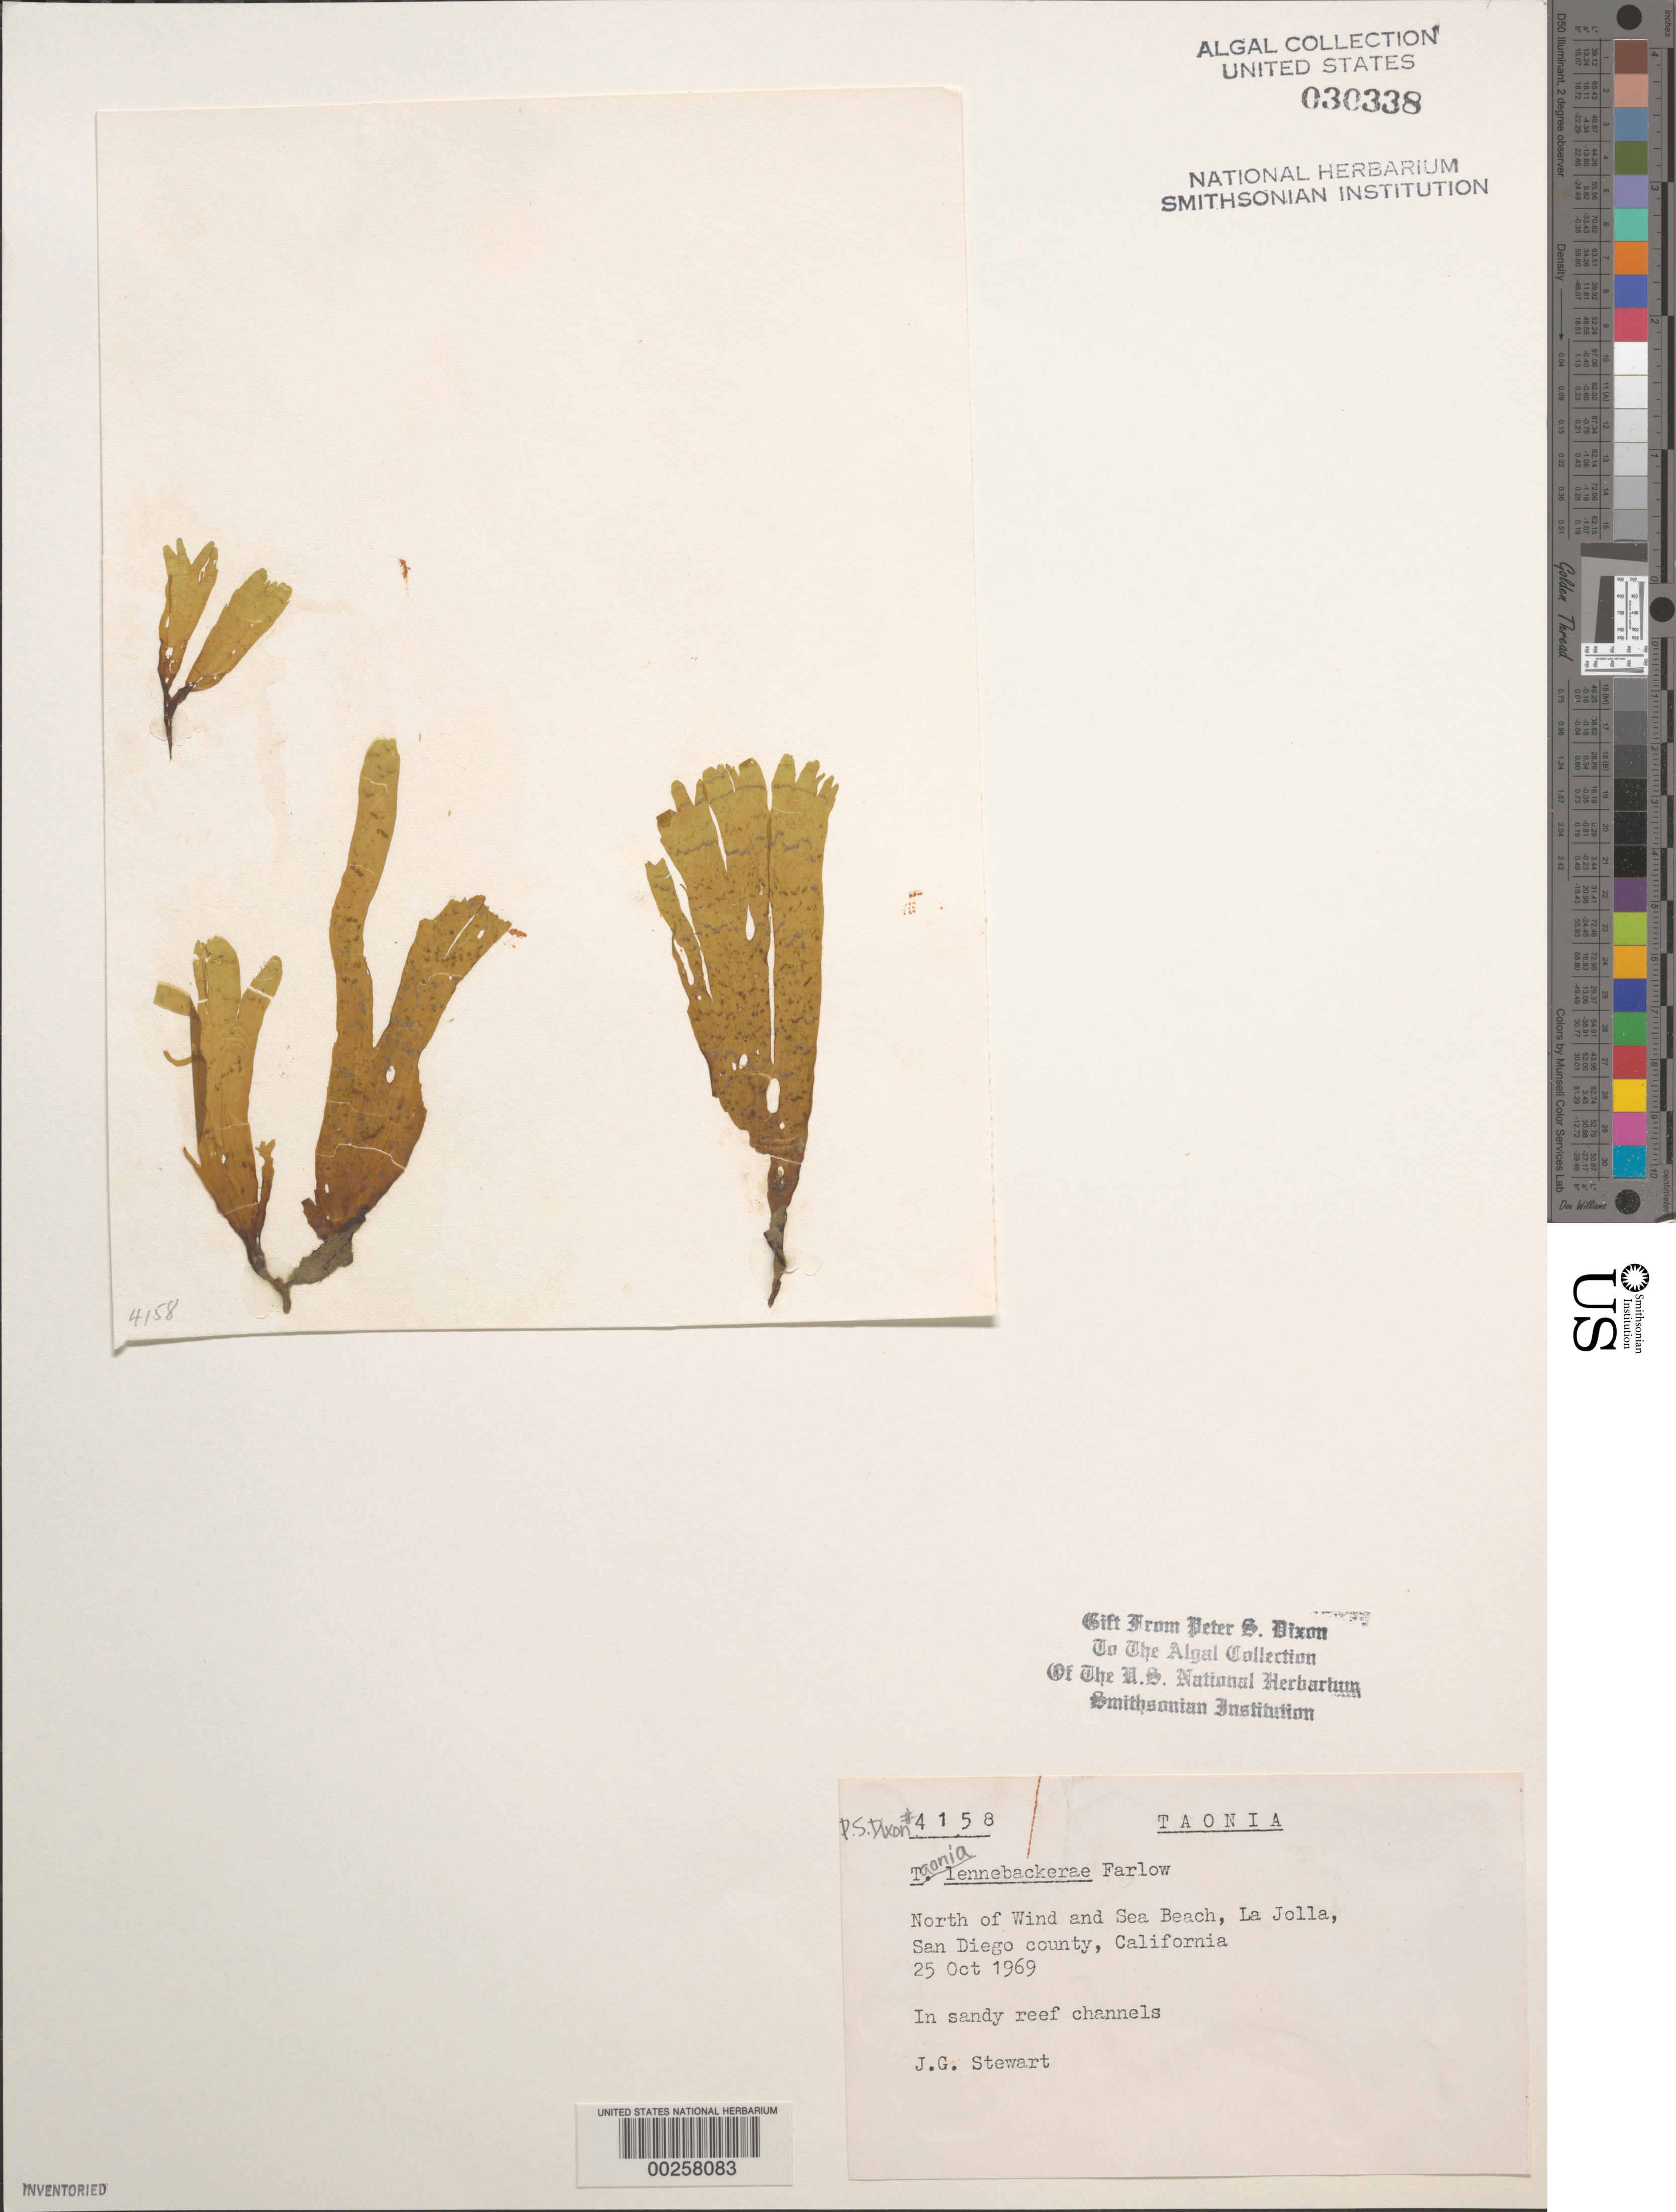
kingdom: Chromista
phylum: Ochrophyta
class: Phaeophyceae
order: Dictyotales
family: Dictyotaceae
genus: Taonia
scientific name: Taonia lennebackerae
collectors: J. Stewart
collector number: PSD 4158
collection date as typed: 25 Oct 1969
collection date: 1969-10-25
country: United States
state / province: California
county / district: San Diego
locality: La Jolla, north of Wind and Sea Beach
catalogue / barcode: US 30338